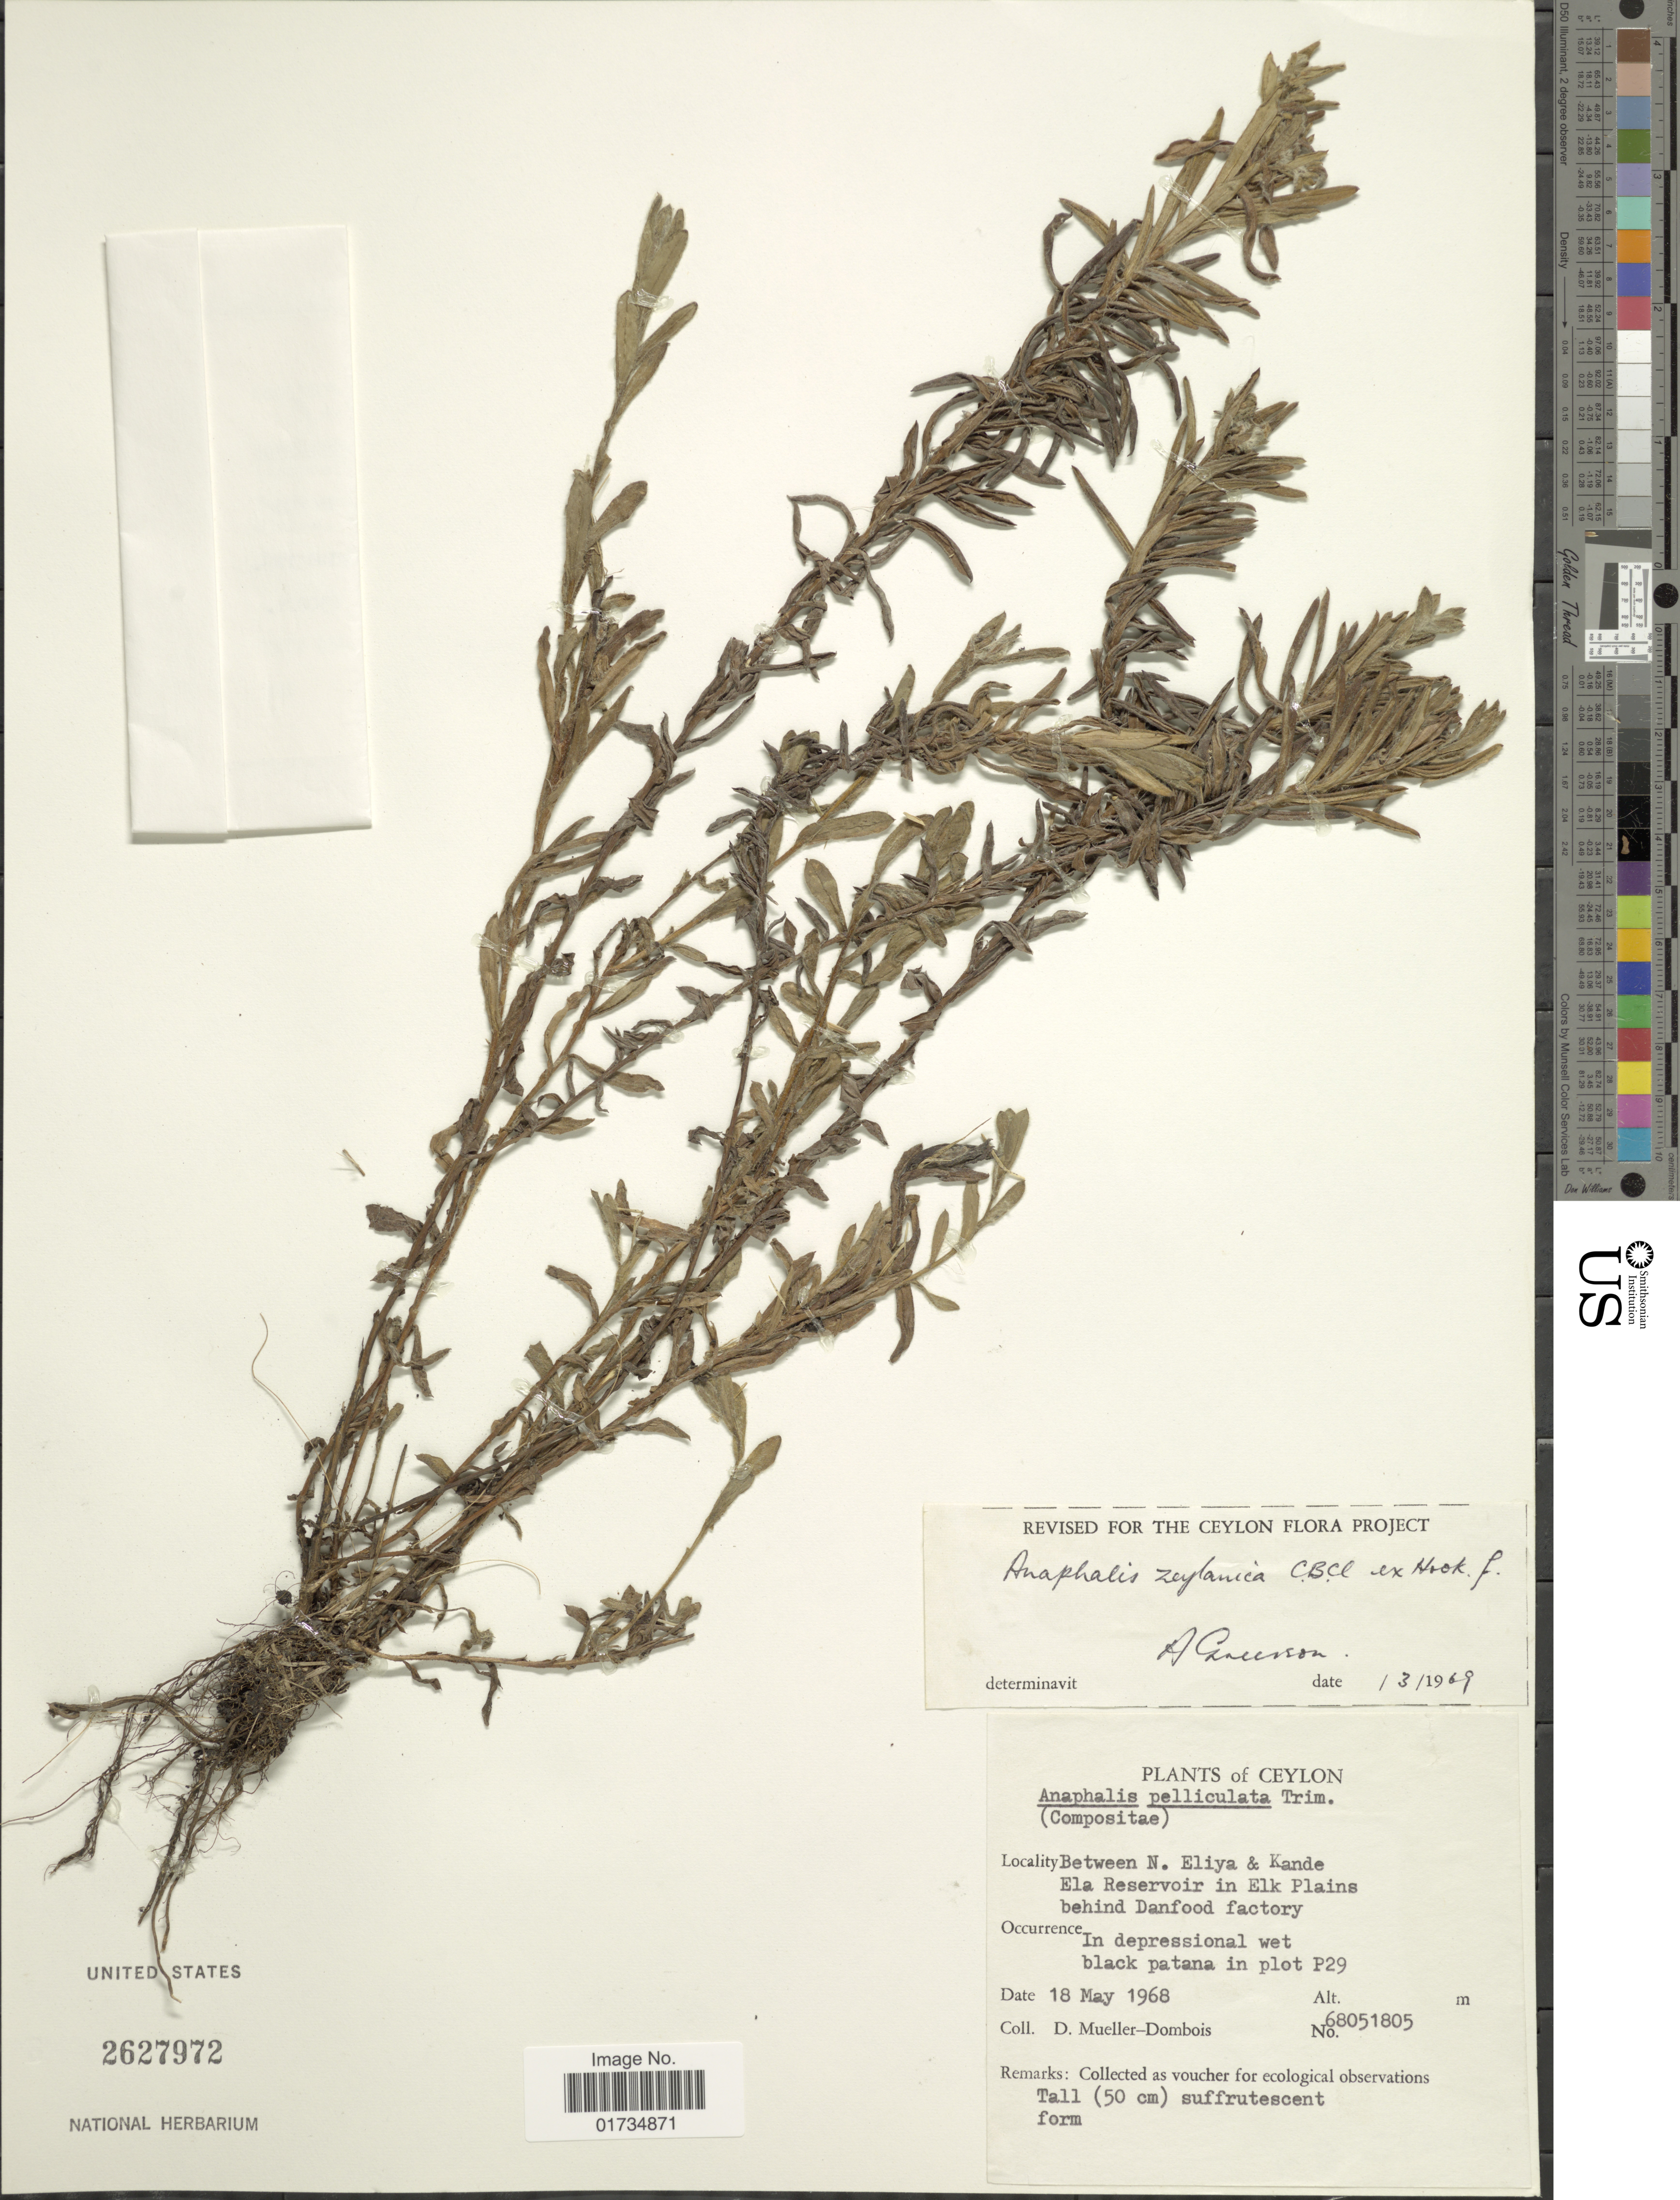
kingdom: Plantae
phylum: Tracheophyta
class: Magnoliopsida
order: Asterales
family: Asteraceae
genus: Anaphalis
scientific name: Anaphalis zeylanica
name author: C.B. Clarke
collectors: D. Mueller-Dombois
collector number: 68051805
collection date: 1968-05-18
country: Sri Lanka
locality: Ceylon. Between N. Eliya & Kande Ela Reservoir in Elk Plains behind Danfood factory. in depressional wet black patana in plot P29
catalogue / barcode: US 2627972